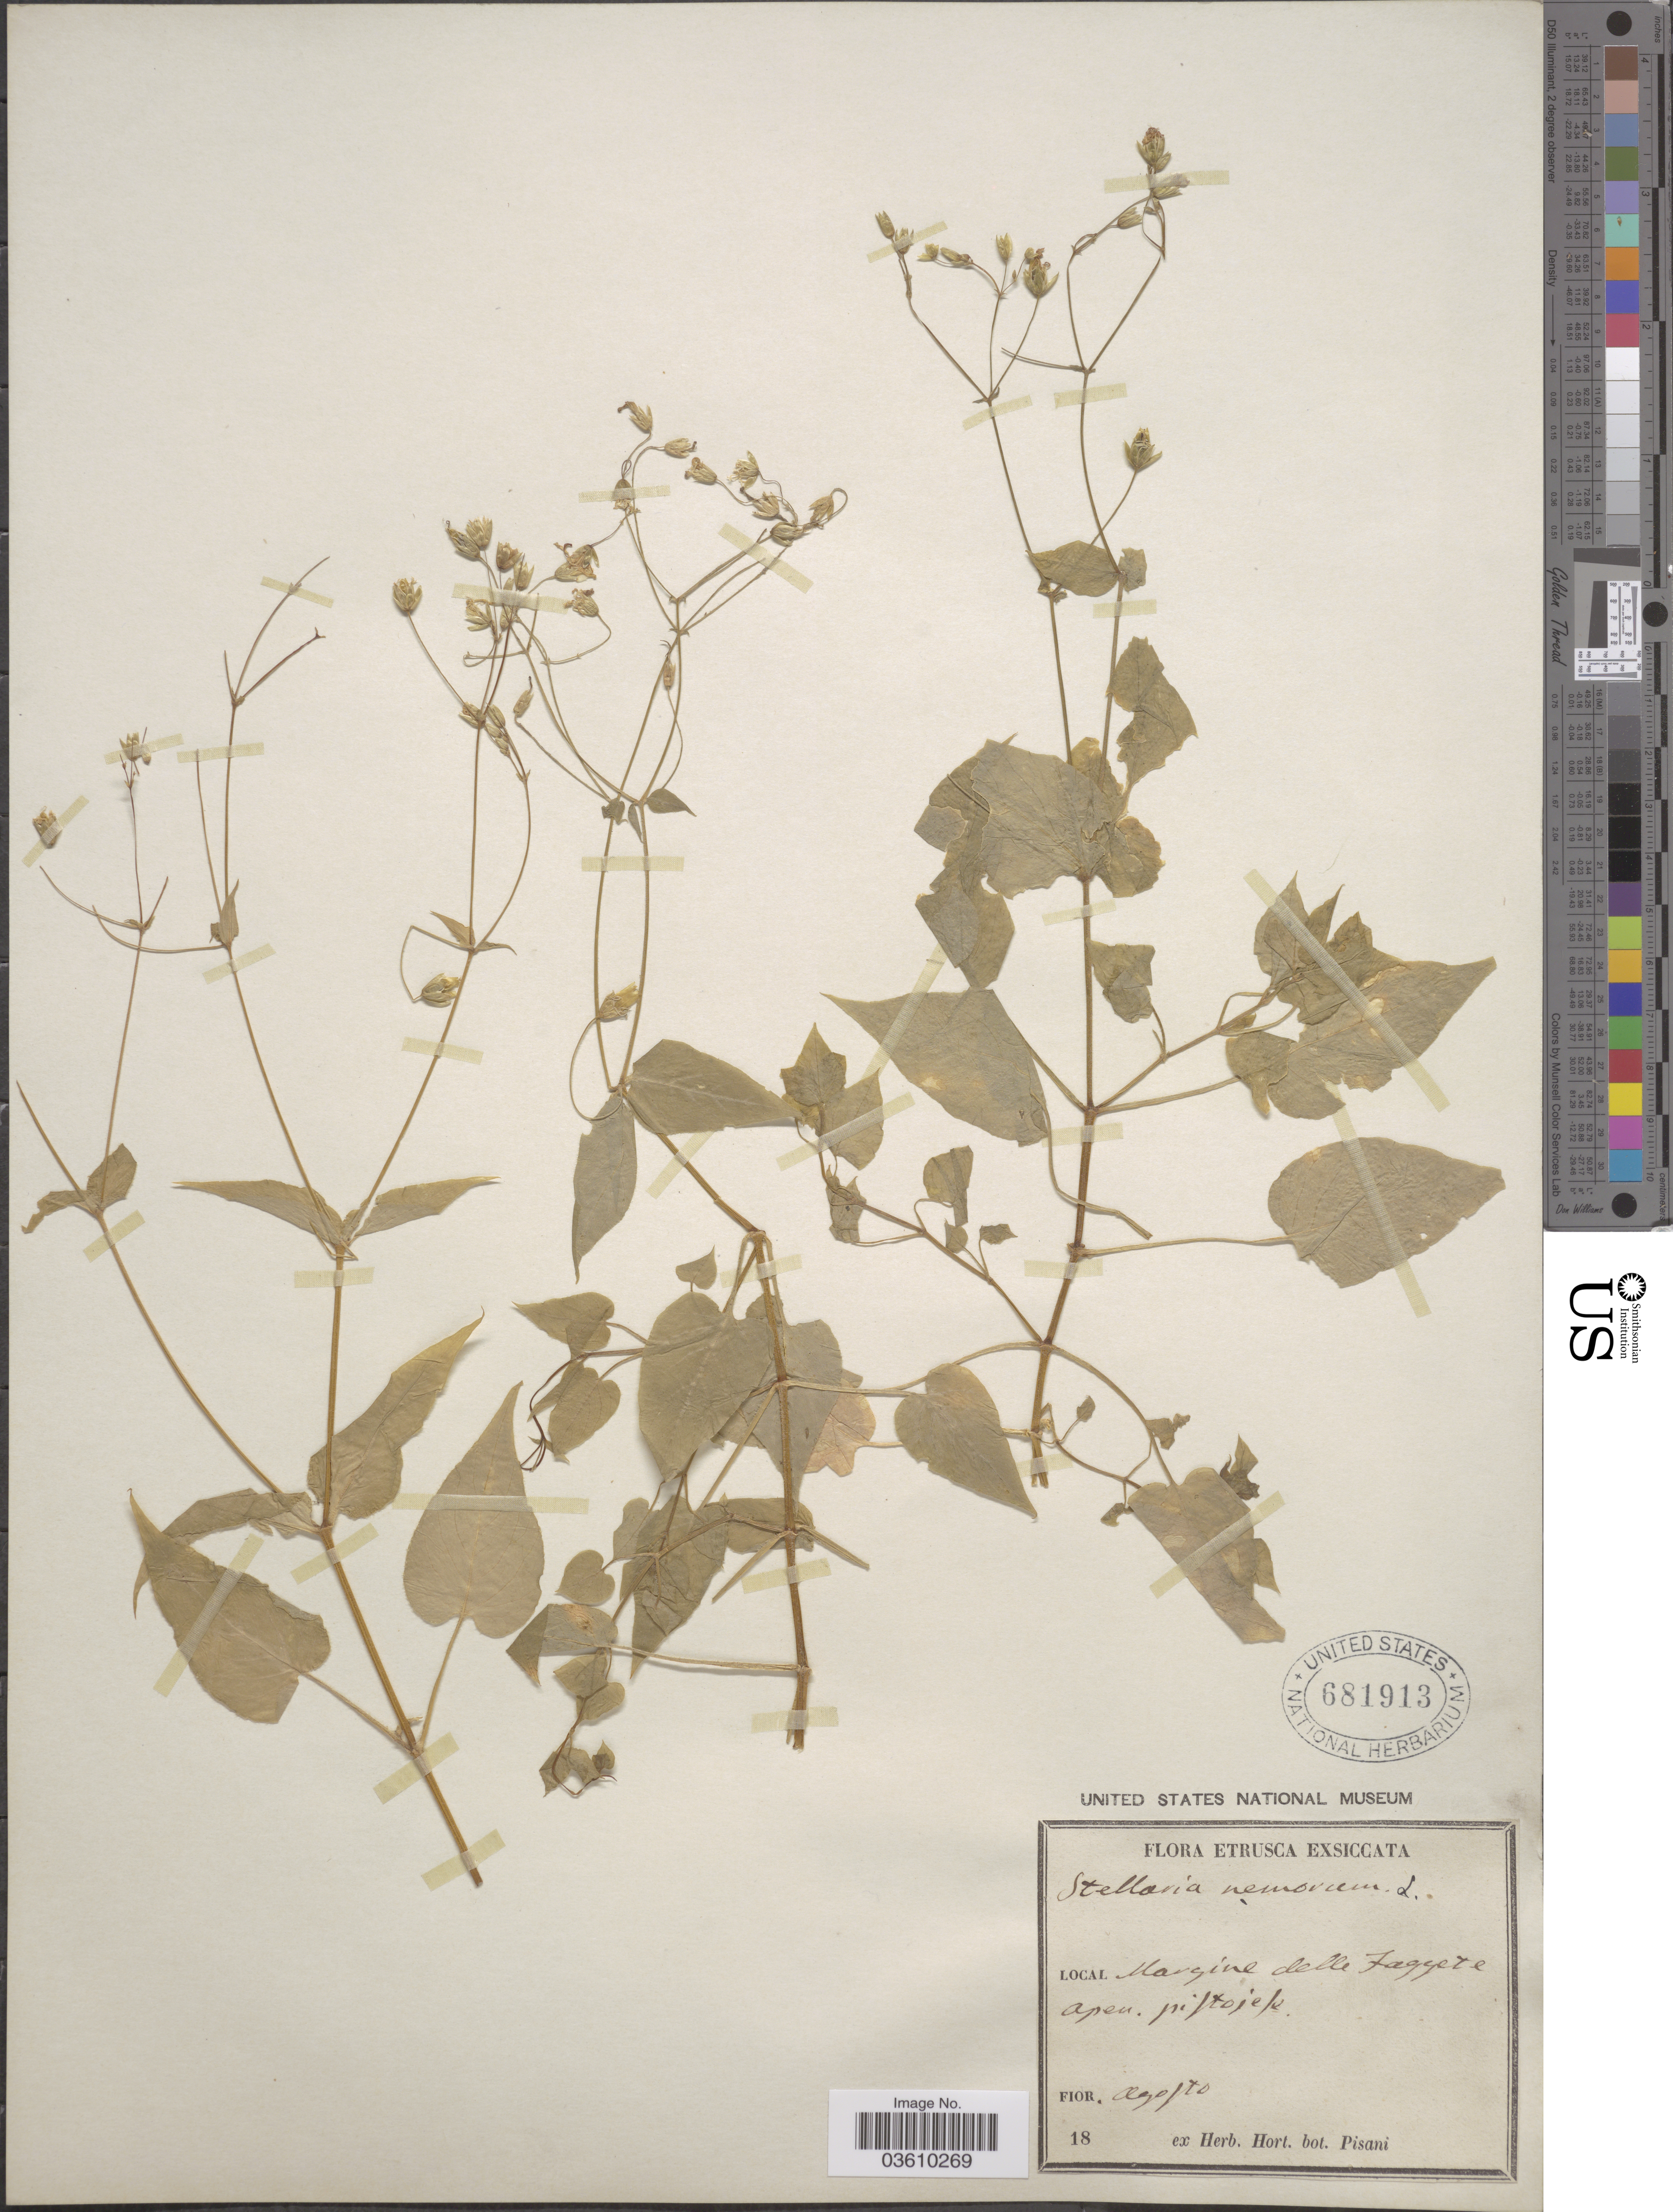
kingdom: Plantae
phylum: Tracheophyta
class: Magnoliopsida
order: Caryophyllales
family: Caryophyllaceae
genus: Stellaria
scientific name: Stellaria nemorum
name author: L.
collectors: ex herb. Hort. Bot. Pisani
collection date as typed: Agosto 18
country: Italy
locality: Etrusca. Margine delle Faggete Apeu [interpreted].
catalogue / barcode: US 681913